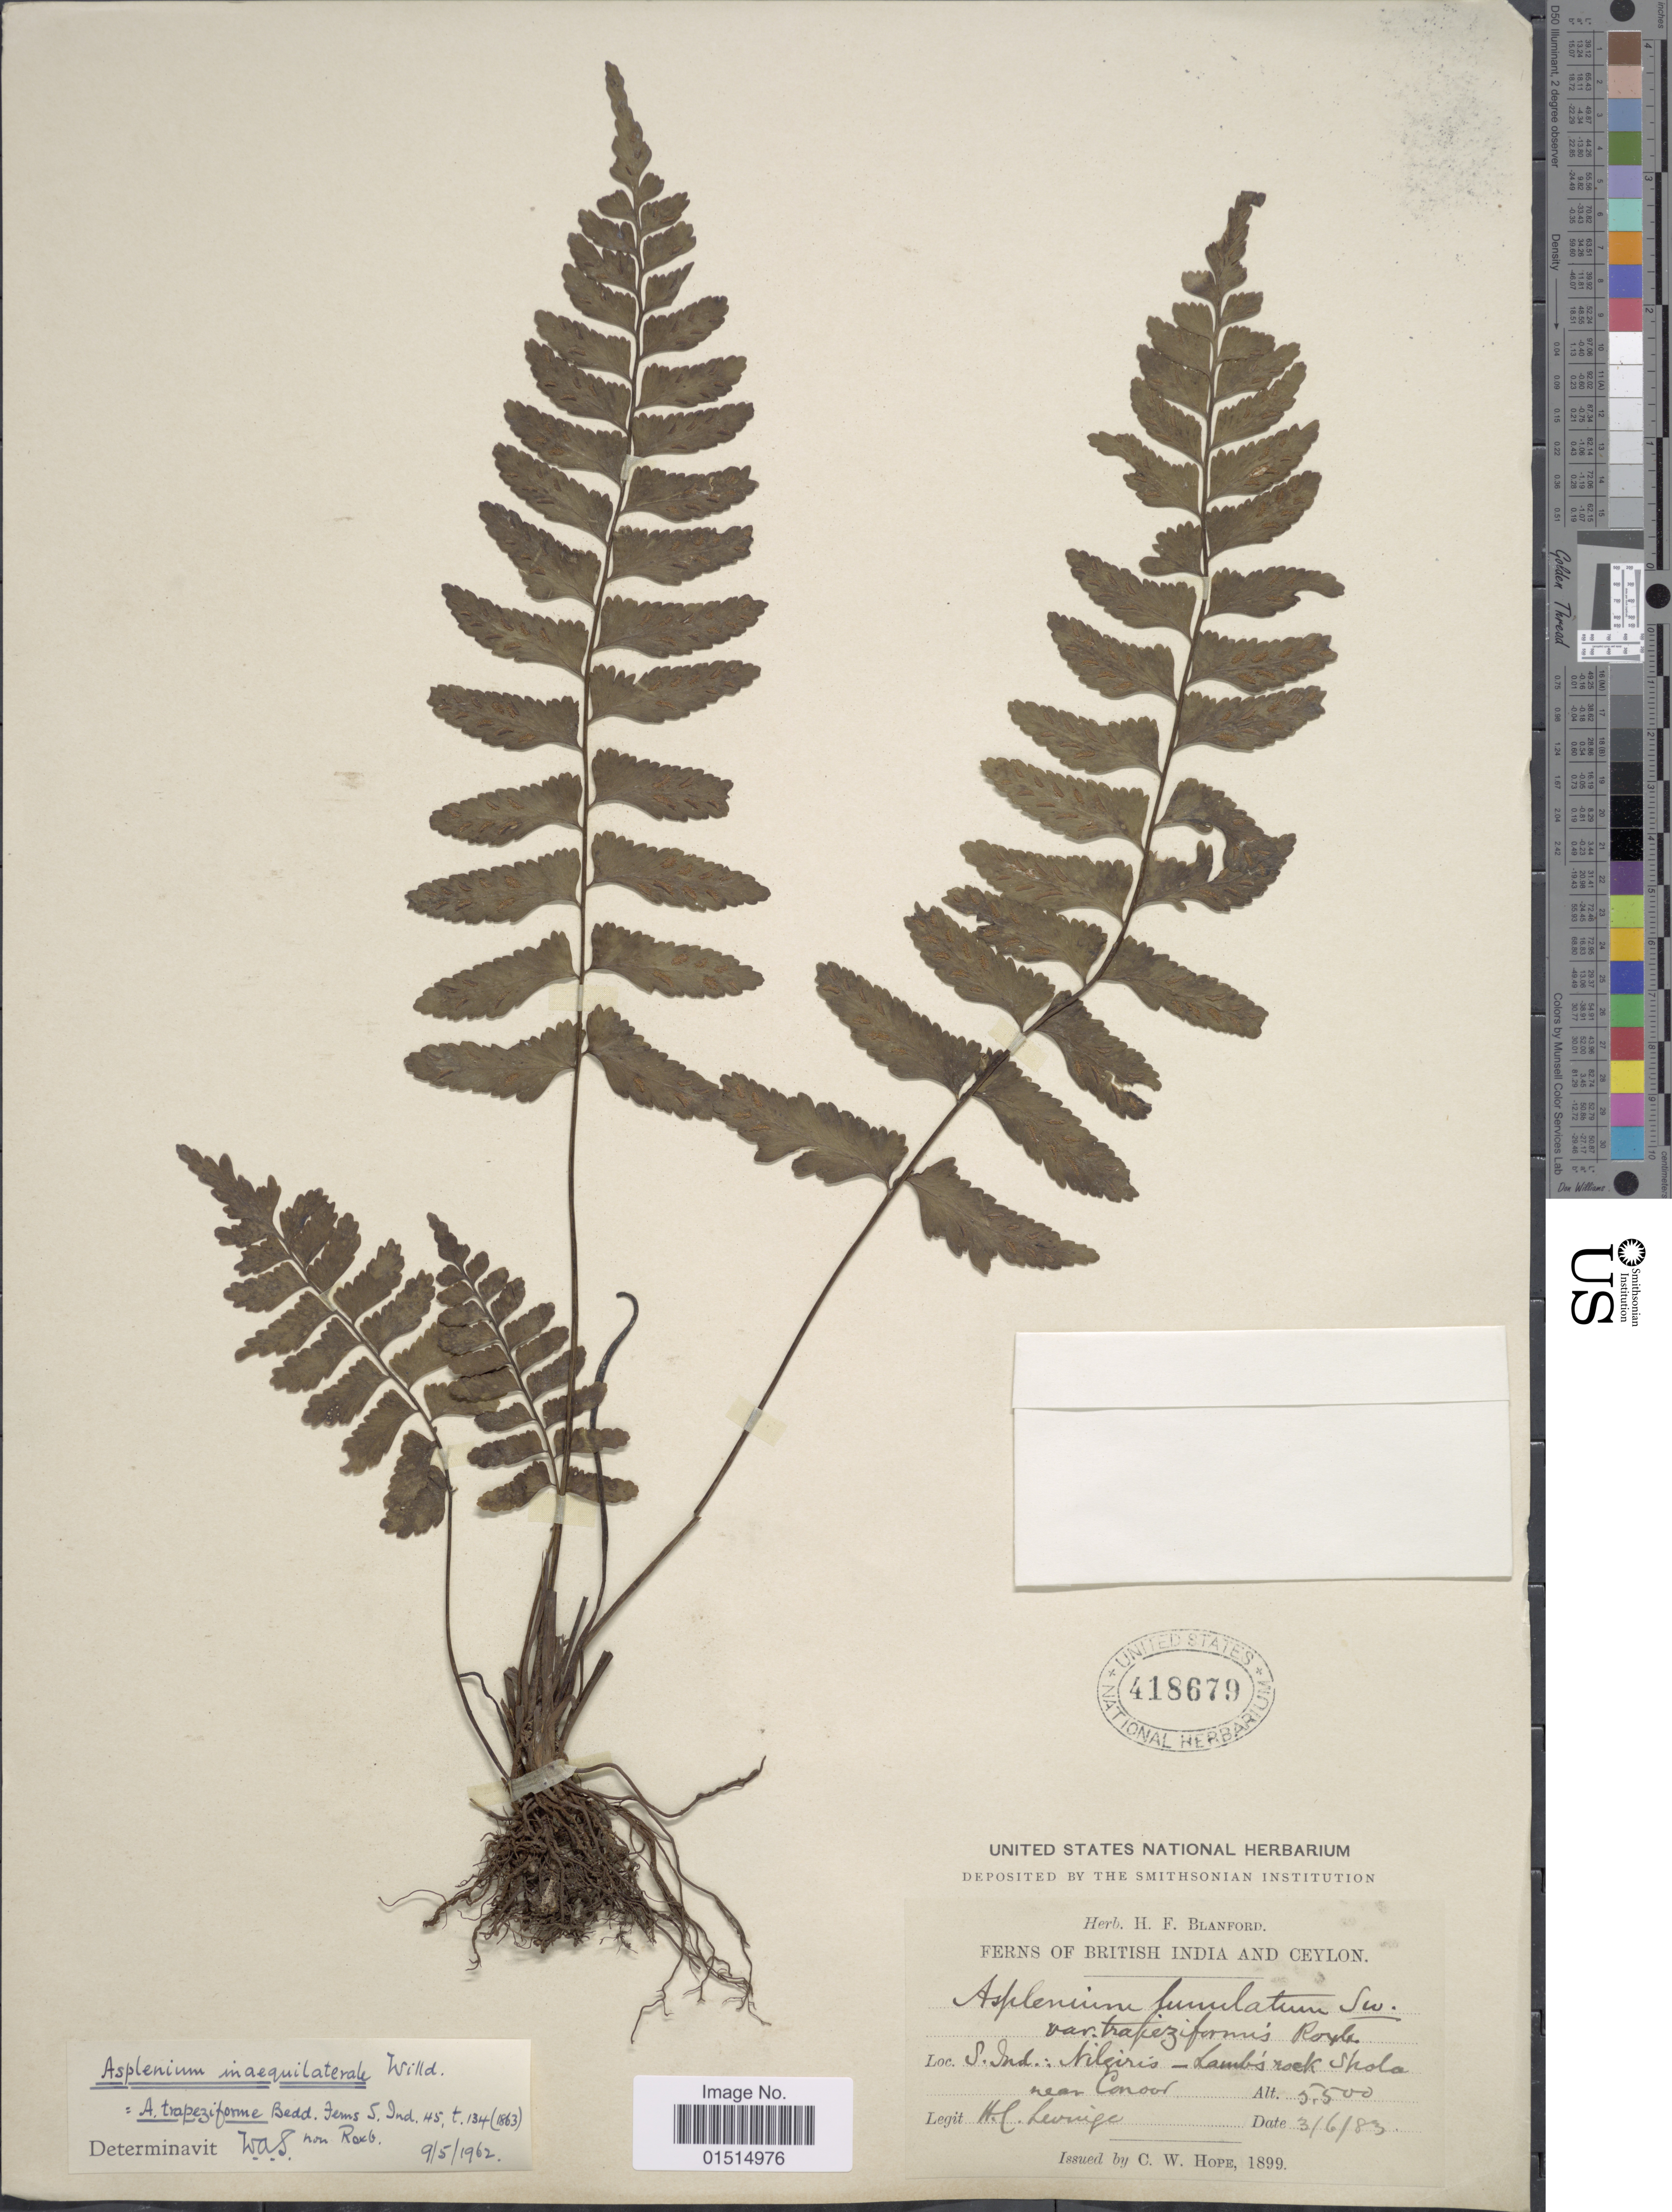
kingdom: Plantae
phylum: Tracheophyta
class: Polypodiopsida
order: Polypodiales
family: Aspleniaceae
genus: Asplenium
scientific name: Asplenium inaequilaterale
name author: Willd.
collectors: H. Levinge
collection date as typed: Transcribed d/m/y: 3/6/83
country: India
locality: British India, Ceylon, S. Ind: Nilgiris - Lamb's rock Shola near Conoor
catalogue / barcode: US 418679